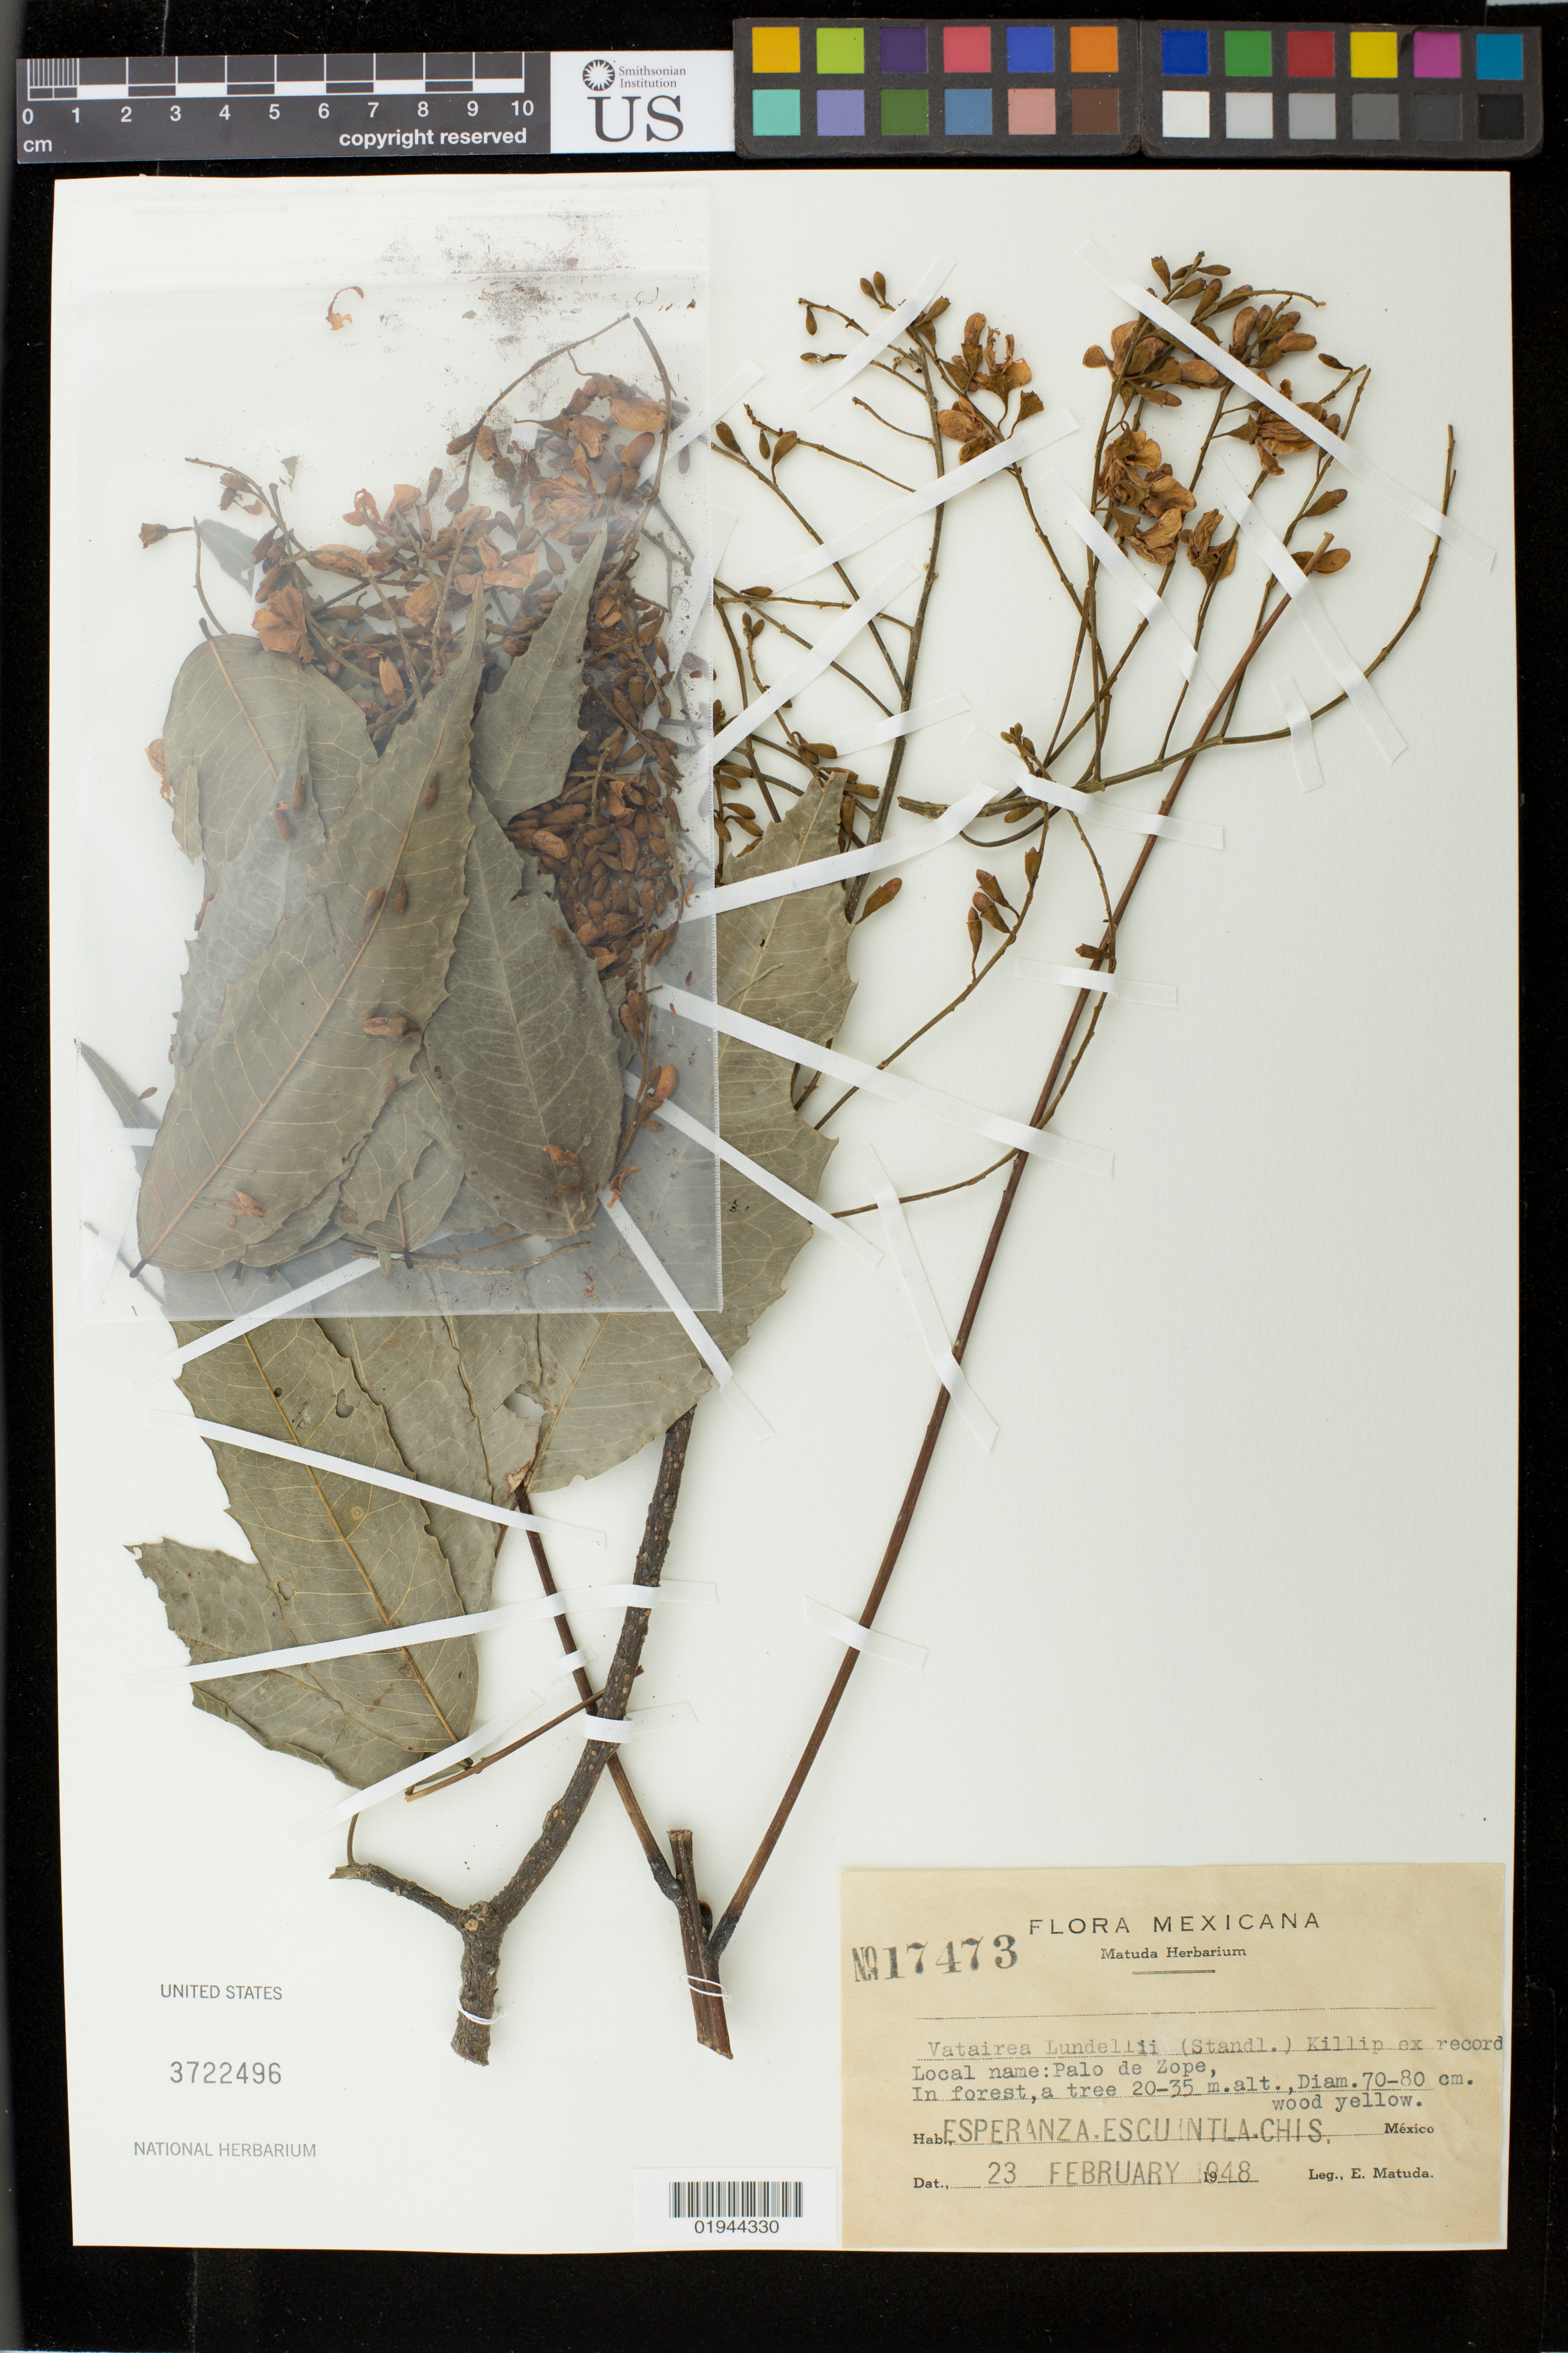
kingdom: Plantae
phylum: Tracheophyta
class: Magnoliopsida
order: Fabales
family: Fabaceae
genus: Vatairea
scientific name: Vatairea lundellii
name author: (Standl.) Killip ex Record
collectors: E. Matuda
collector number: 17473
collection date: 1948-02-23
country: Mexico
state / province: Chiapas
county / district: Escuintla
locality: Esperanza.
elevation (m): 20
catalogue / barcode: US 3722496